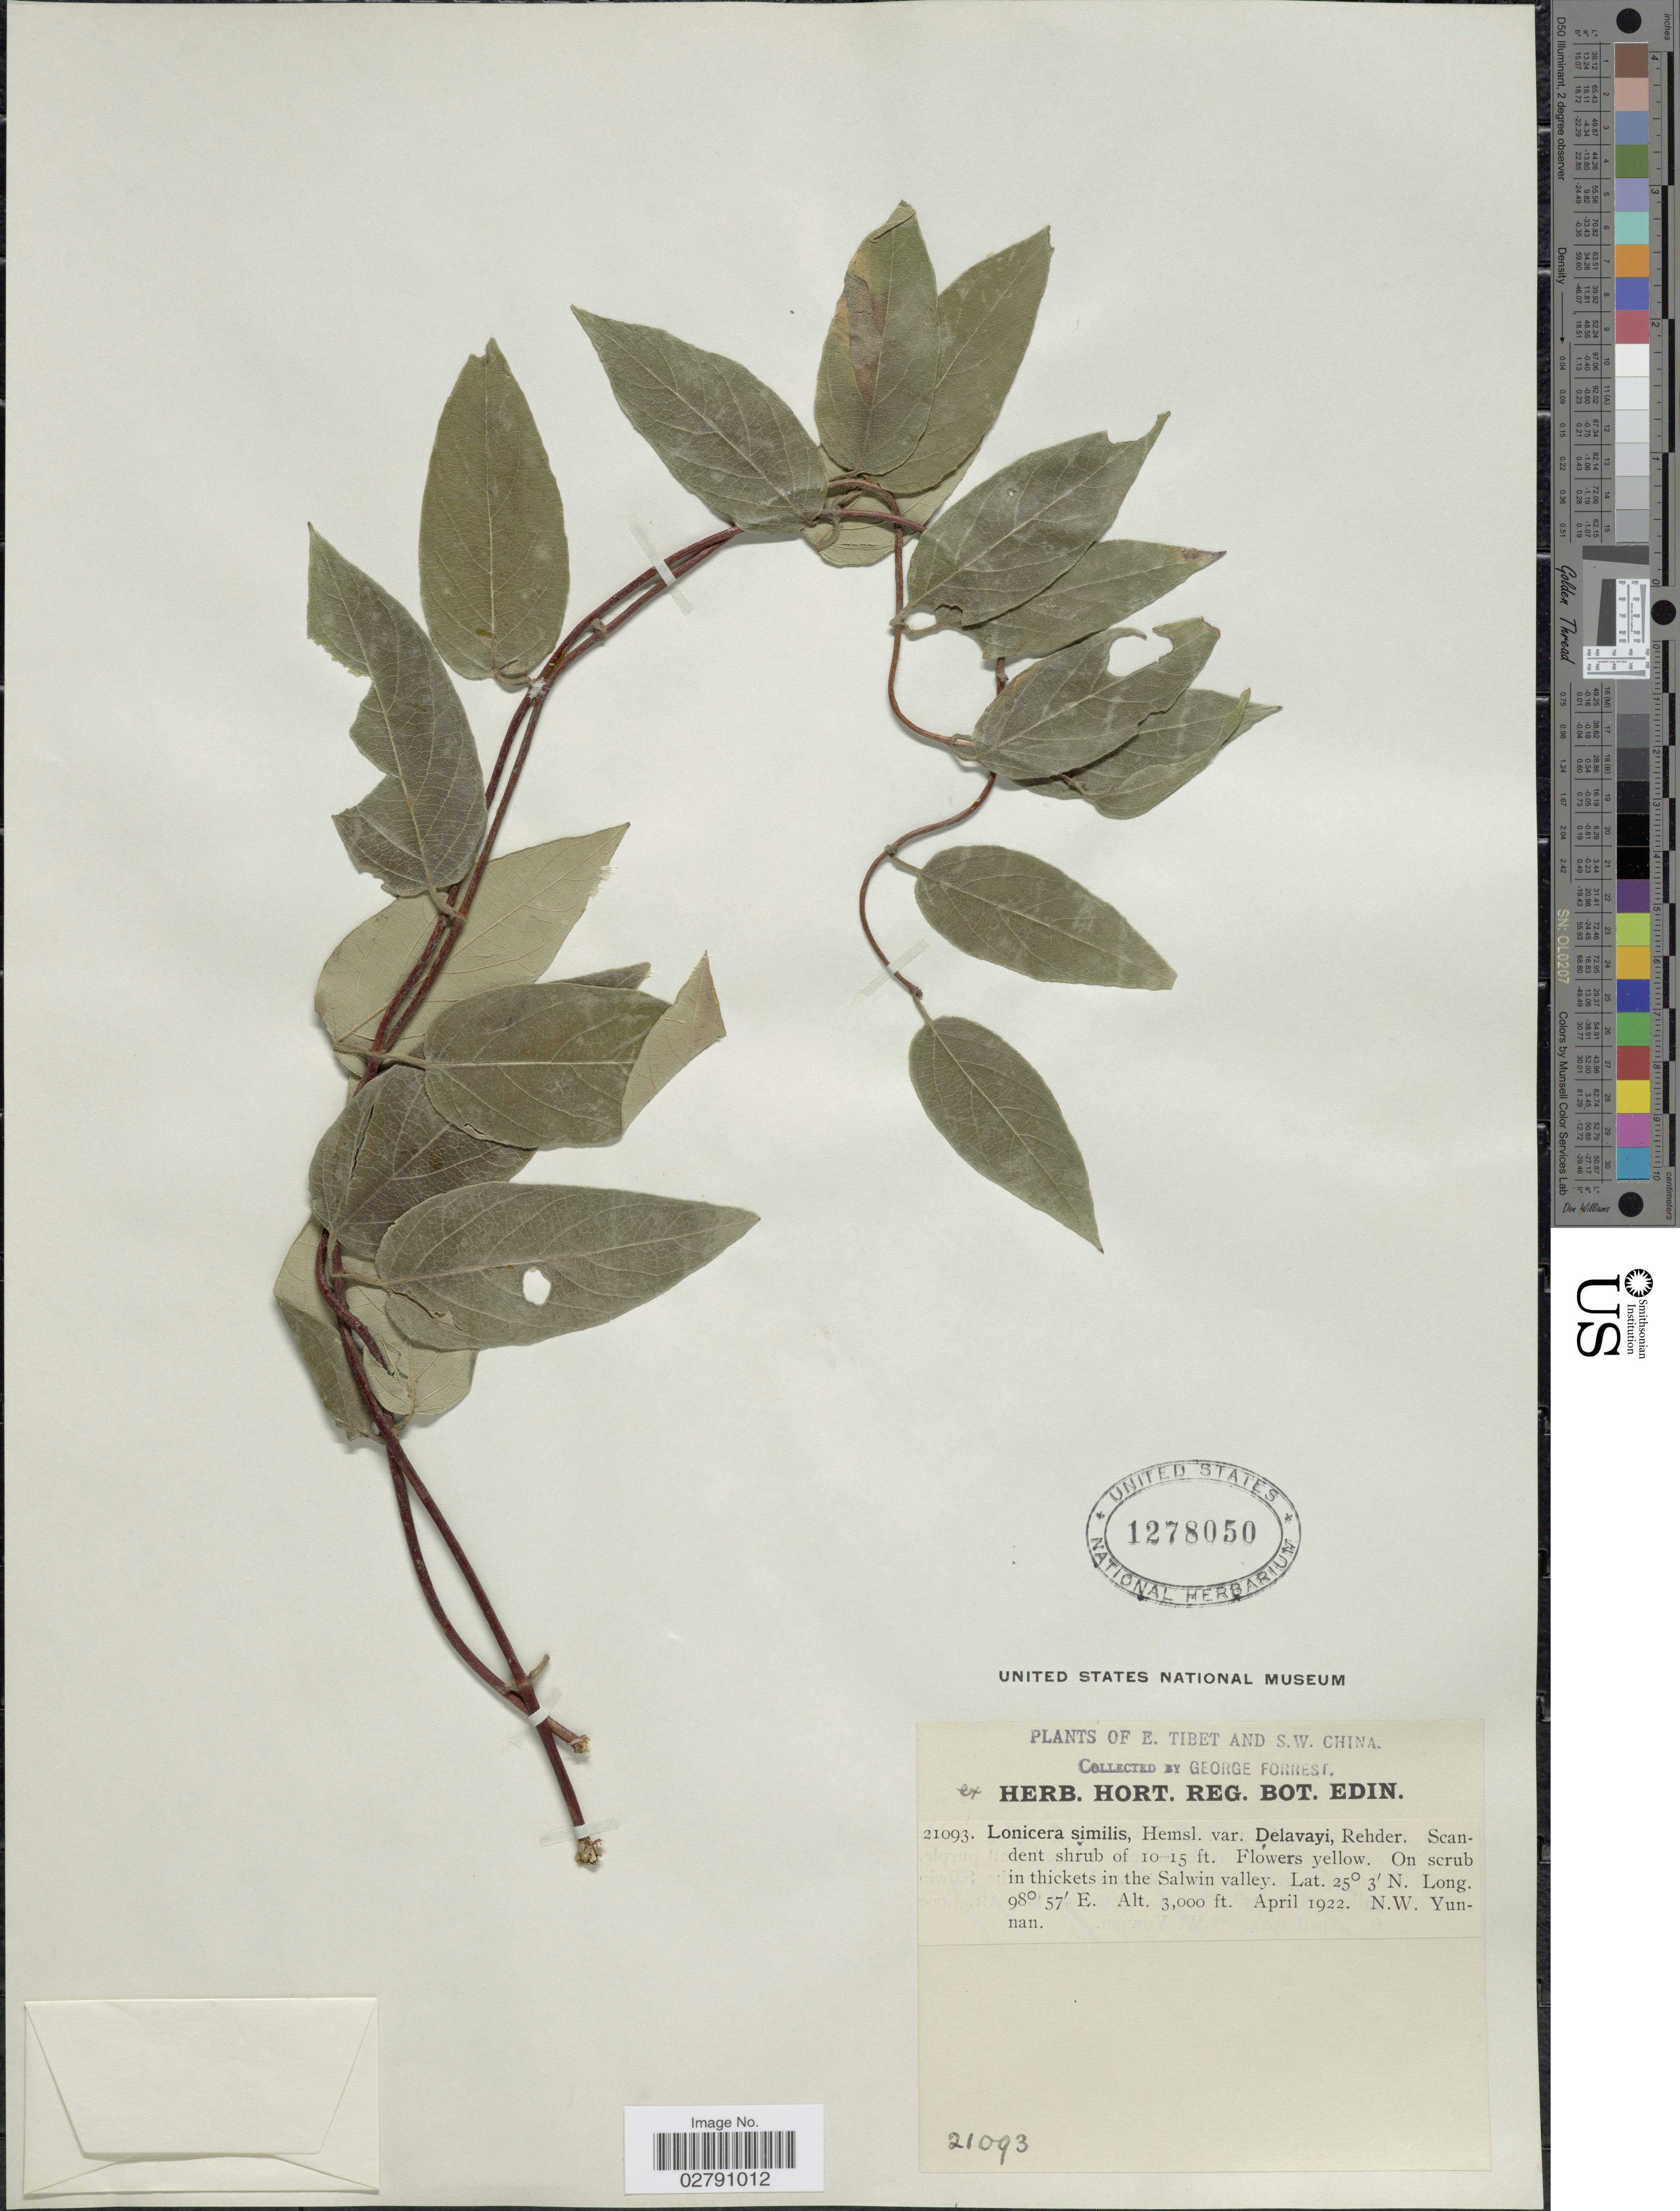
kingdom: Plantae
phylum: Tracheophyta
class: Magnoliopsida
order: Dipsacales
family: Caprifoliaceae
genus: Lonicera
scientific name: Lonicera similis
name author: Hemsl.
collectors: G. Forrest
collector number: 21093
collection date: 1922-04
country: China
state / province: Xizang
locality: E. Tibet and S.W. China. On scrub in thickets in the Salwin valley.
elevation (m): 914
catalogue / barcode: US 1278050